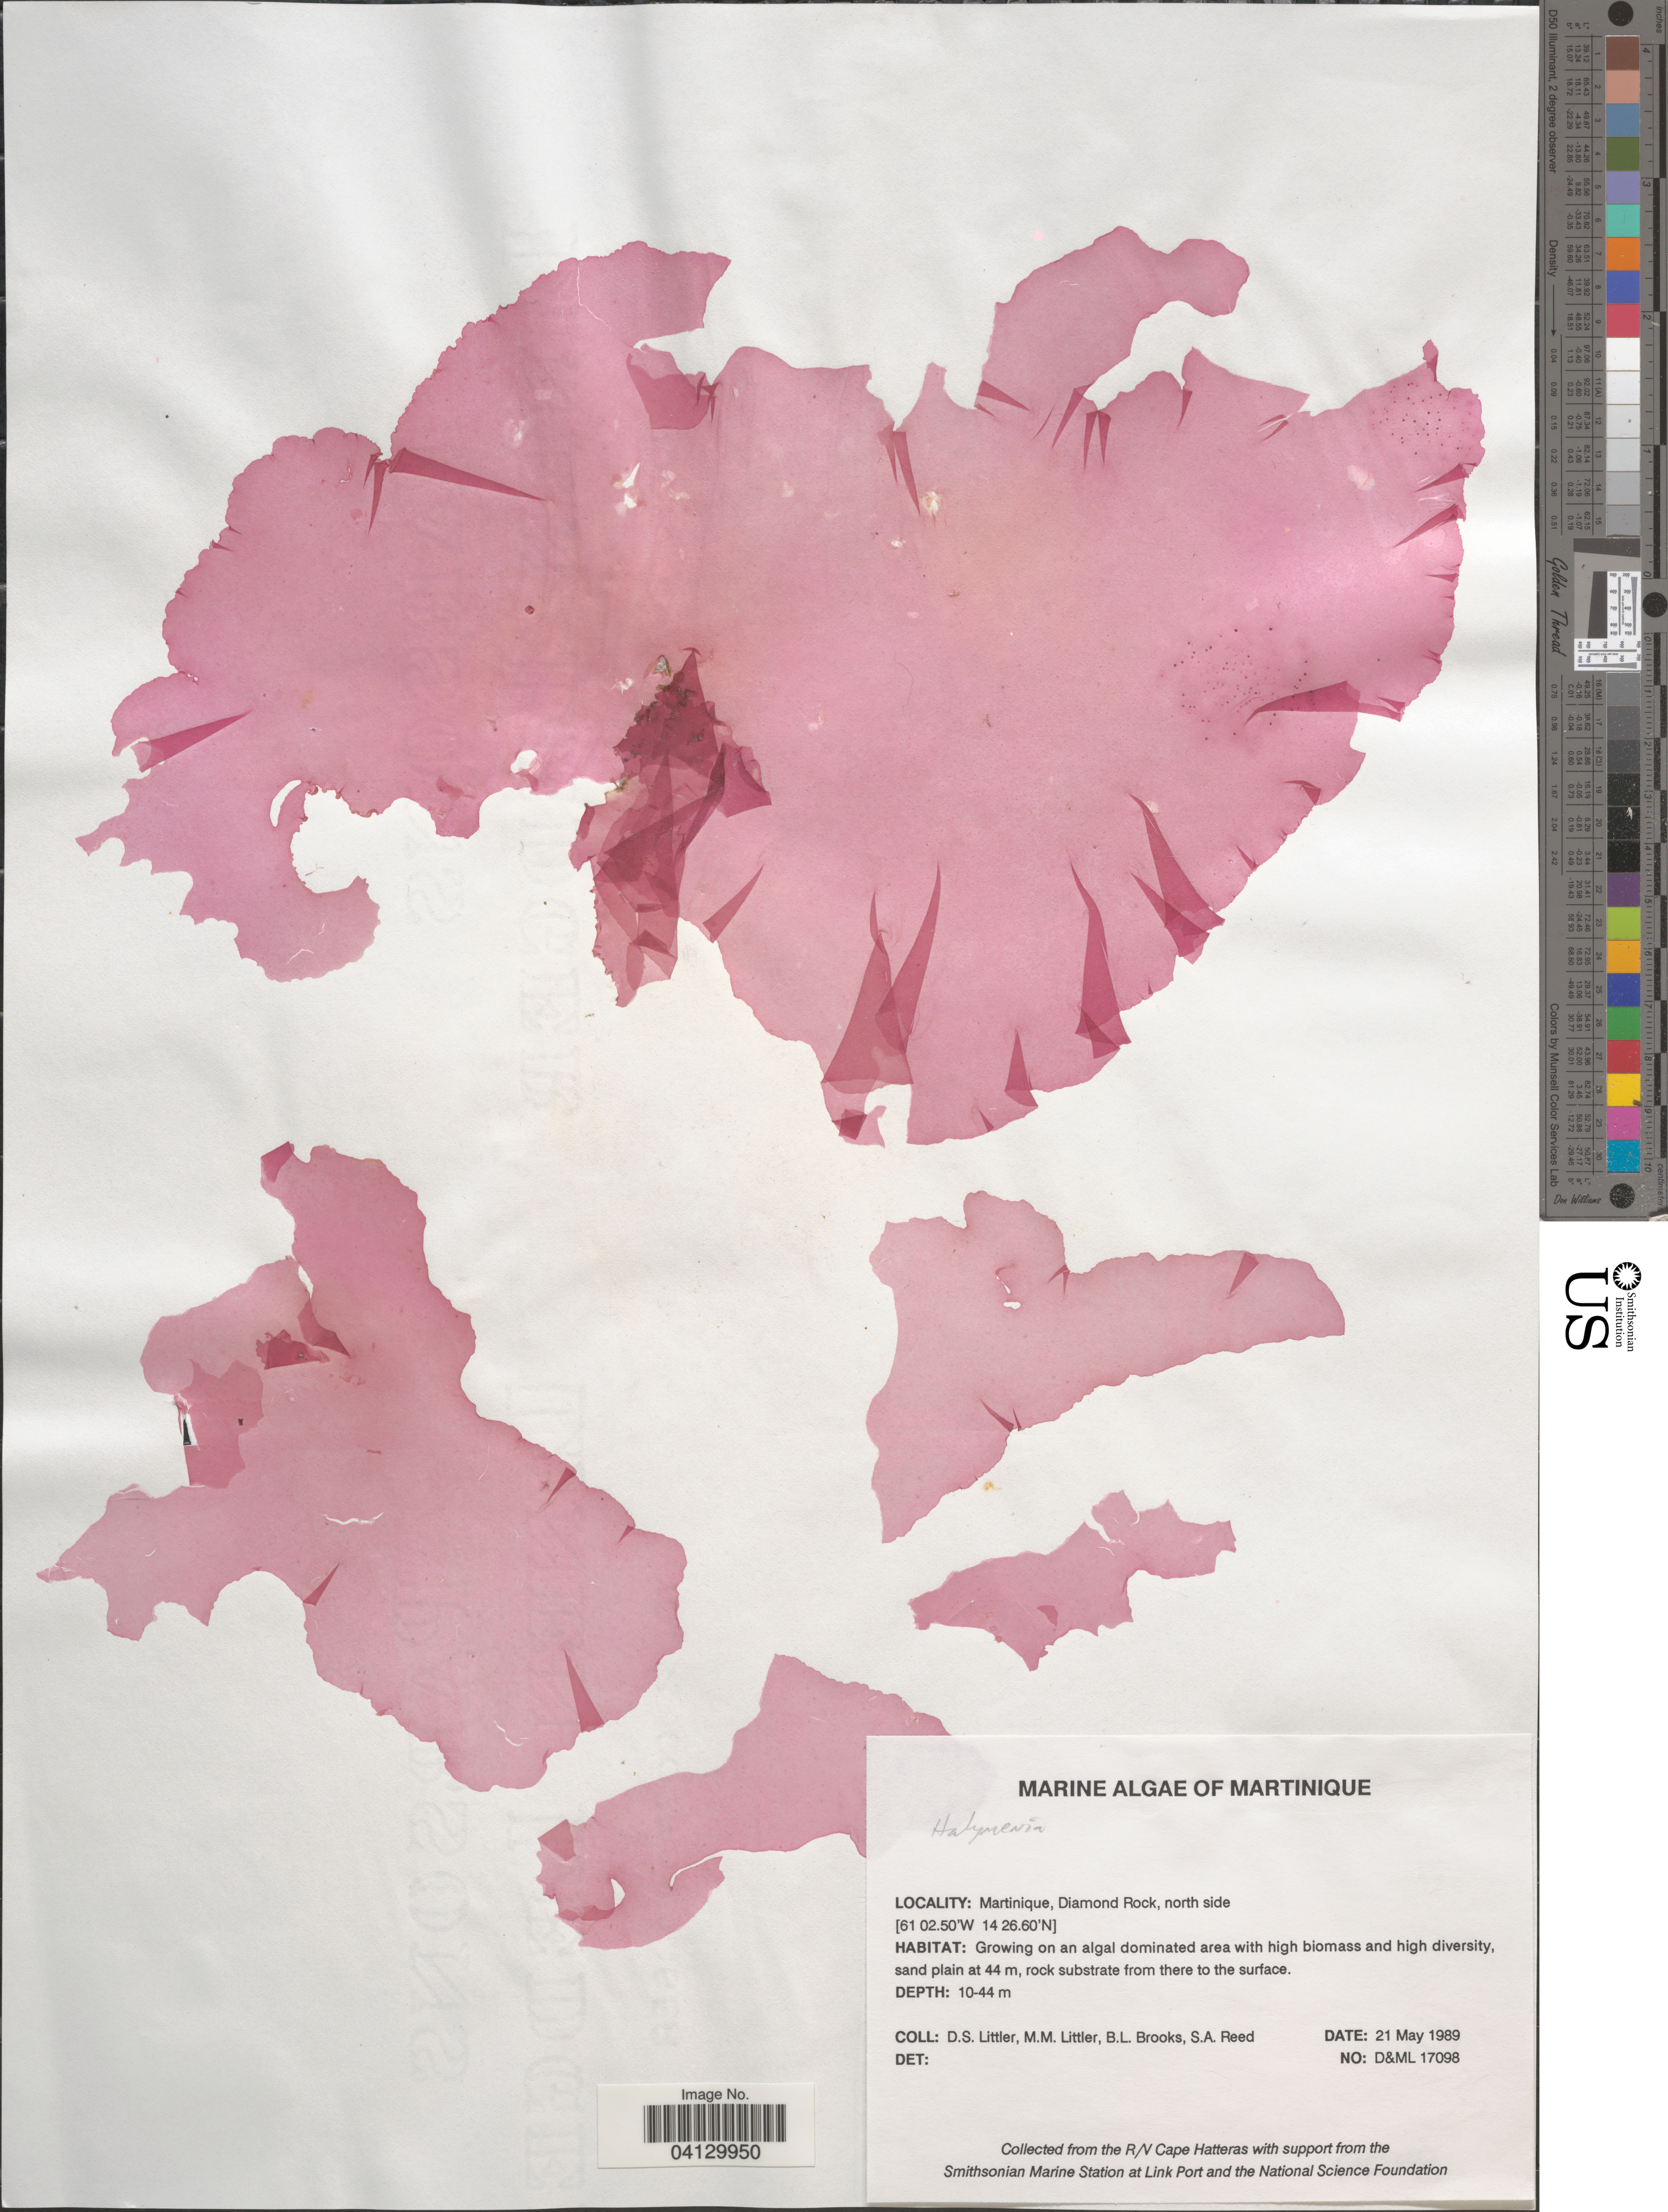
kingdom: Plantae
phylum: Rhodophyta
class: Florideophyceae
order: Halymeniales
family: Halymeniaceae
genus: Halymenia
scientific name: Halymenia sp.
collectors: D. S. Littler, B. Brooks & S. Reed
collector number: D&ML17098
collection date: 1989-05-21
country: Martinique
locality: Diamond Rock, north side.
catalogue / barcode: US 328802